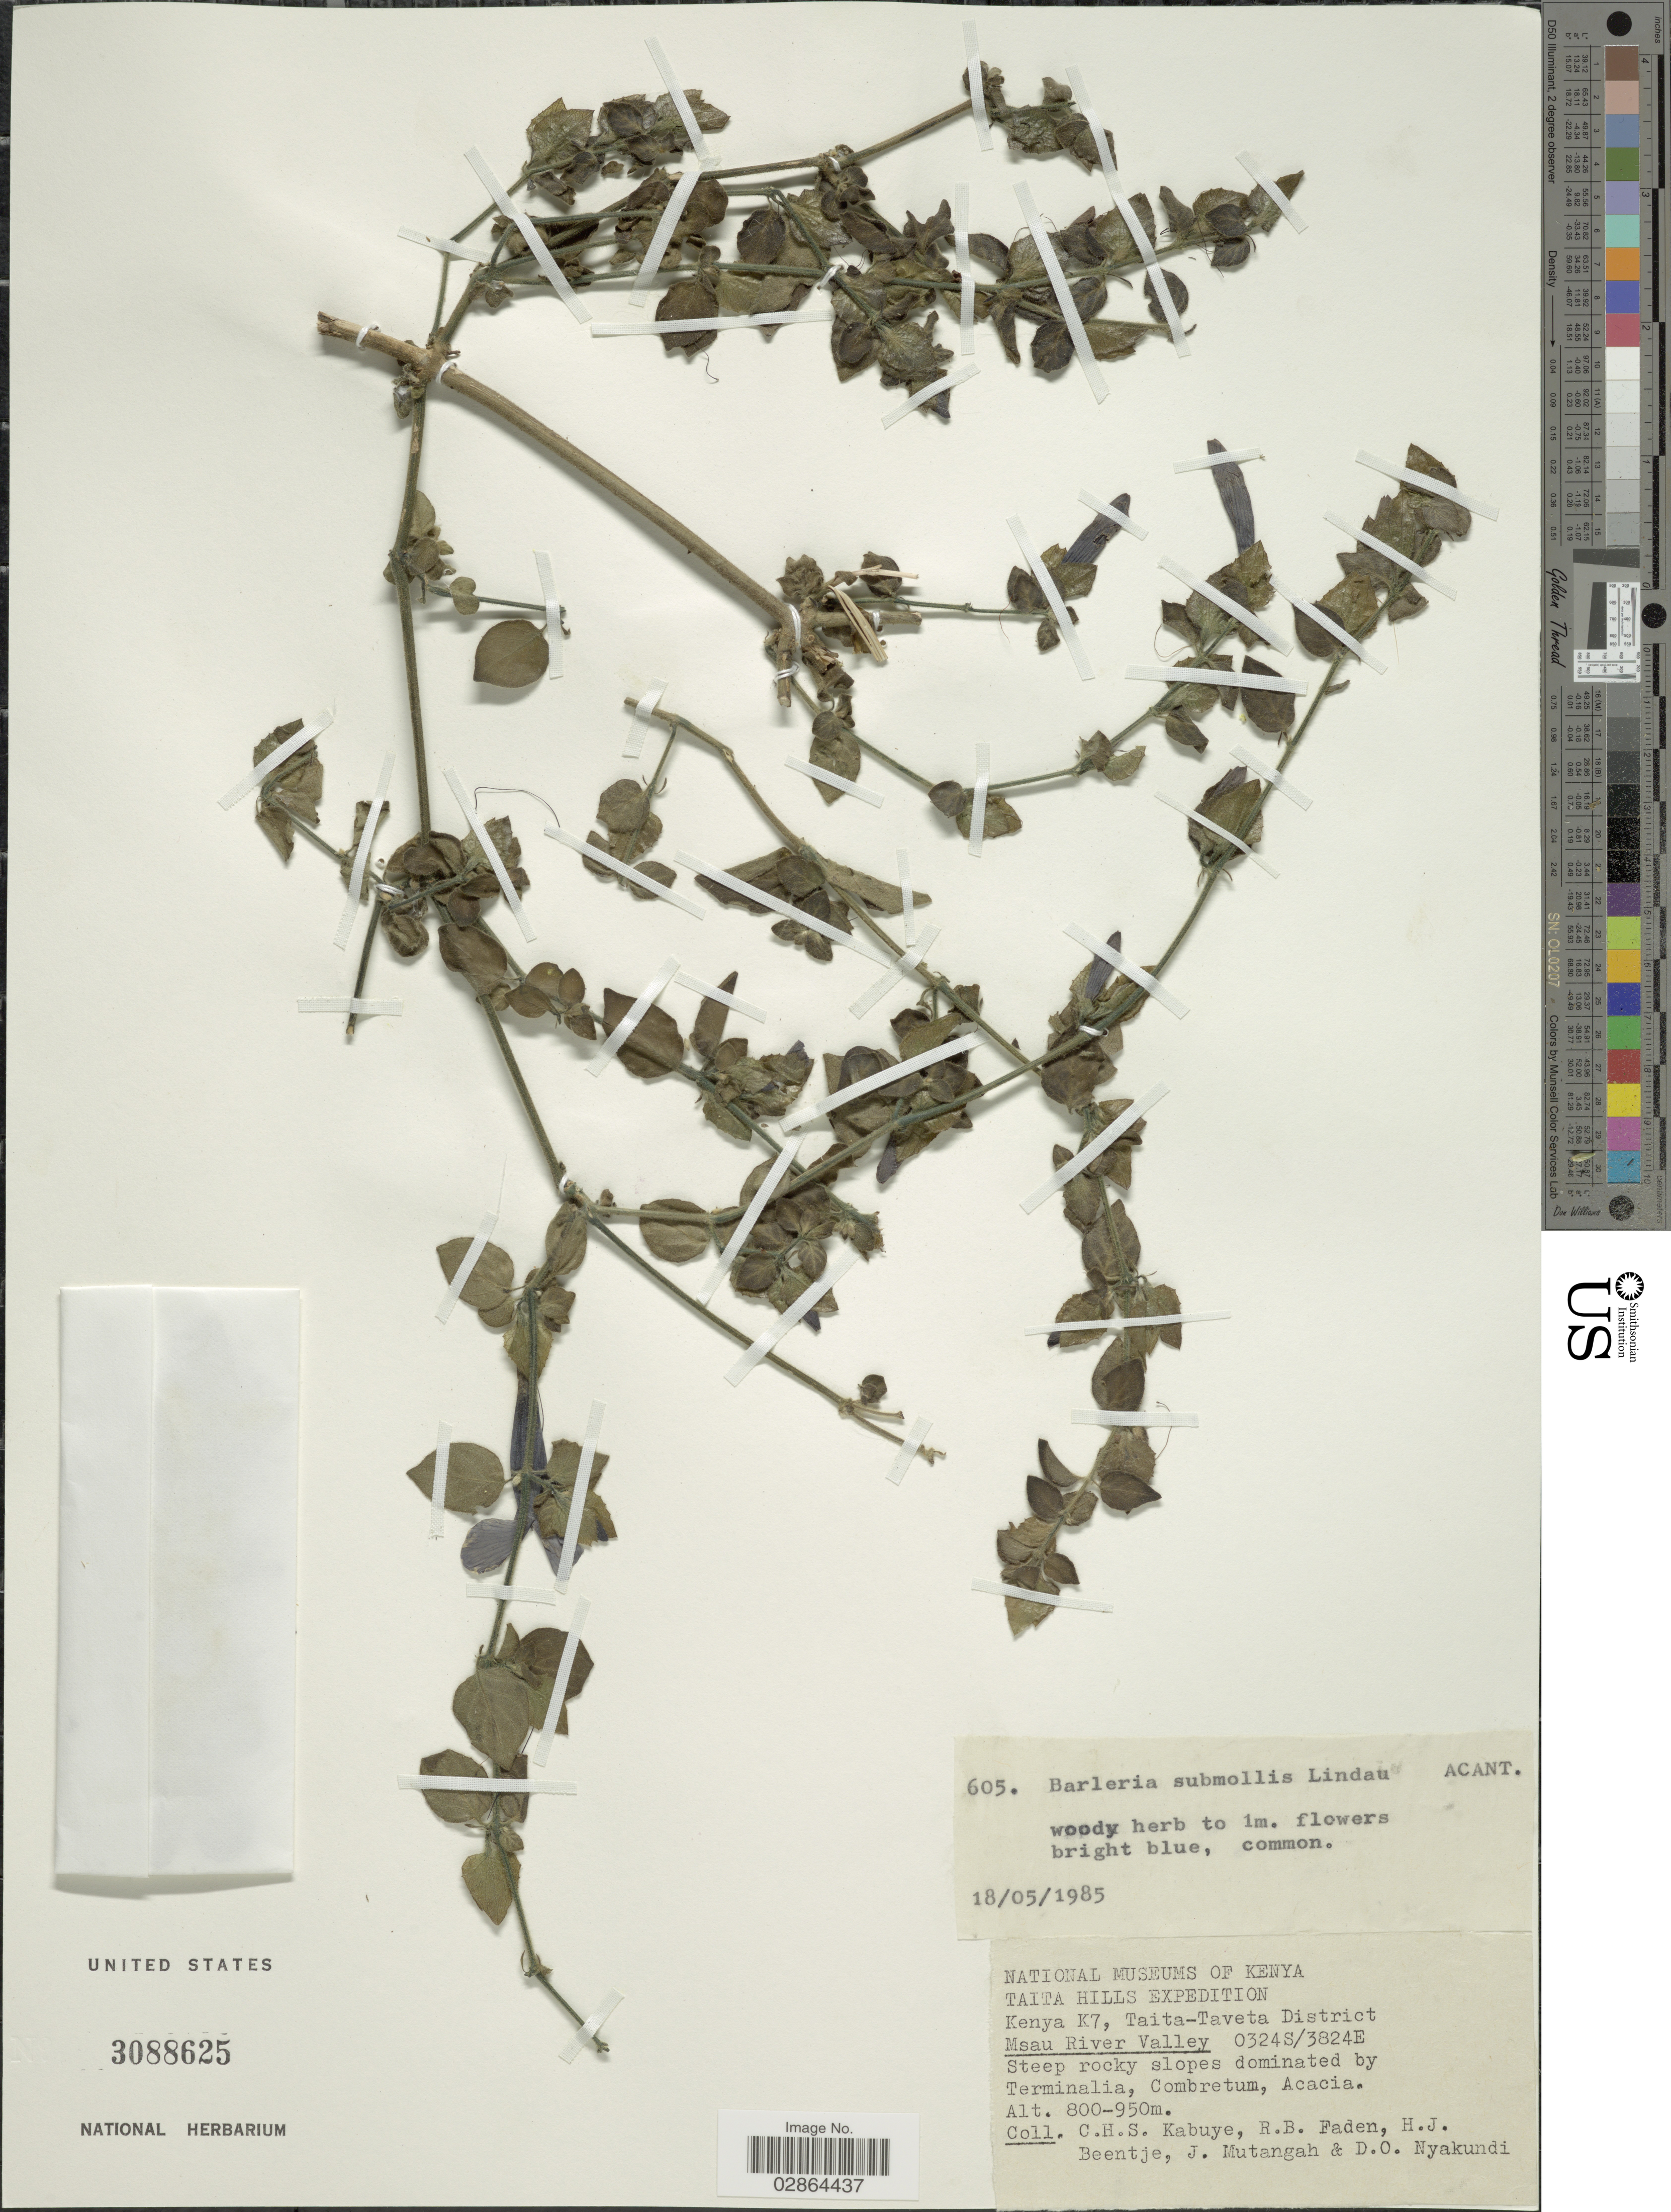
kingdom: Plantae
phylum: Tracheophyta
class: Magnoliopsida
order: Lamiales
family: Acanthaceae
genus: Barleria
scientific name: Barleria submollis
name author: Lindau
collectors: C. Kabuye, R. B. Faden, H. J. Beentje, J. Mutangah & D. Nyakundi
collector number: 605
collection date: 1985-05-18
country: Kenya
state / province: Taita Taveta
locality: Taita Hills. K7, Taita-Taveta District Msau River Valley,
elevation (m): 800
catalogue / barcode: US 3088625